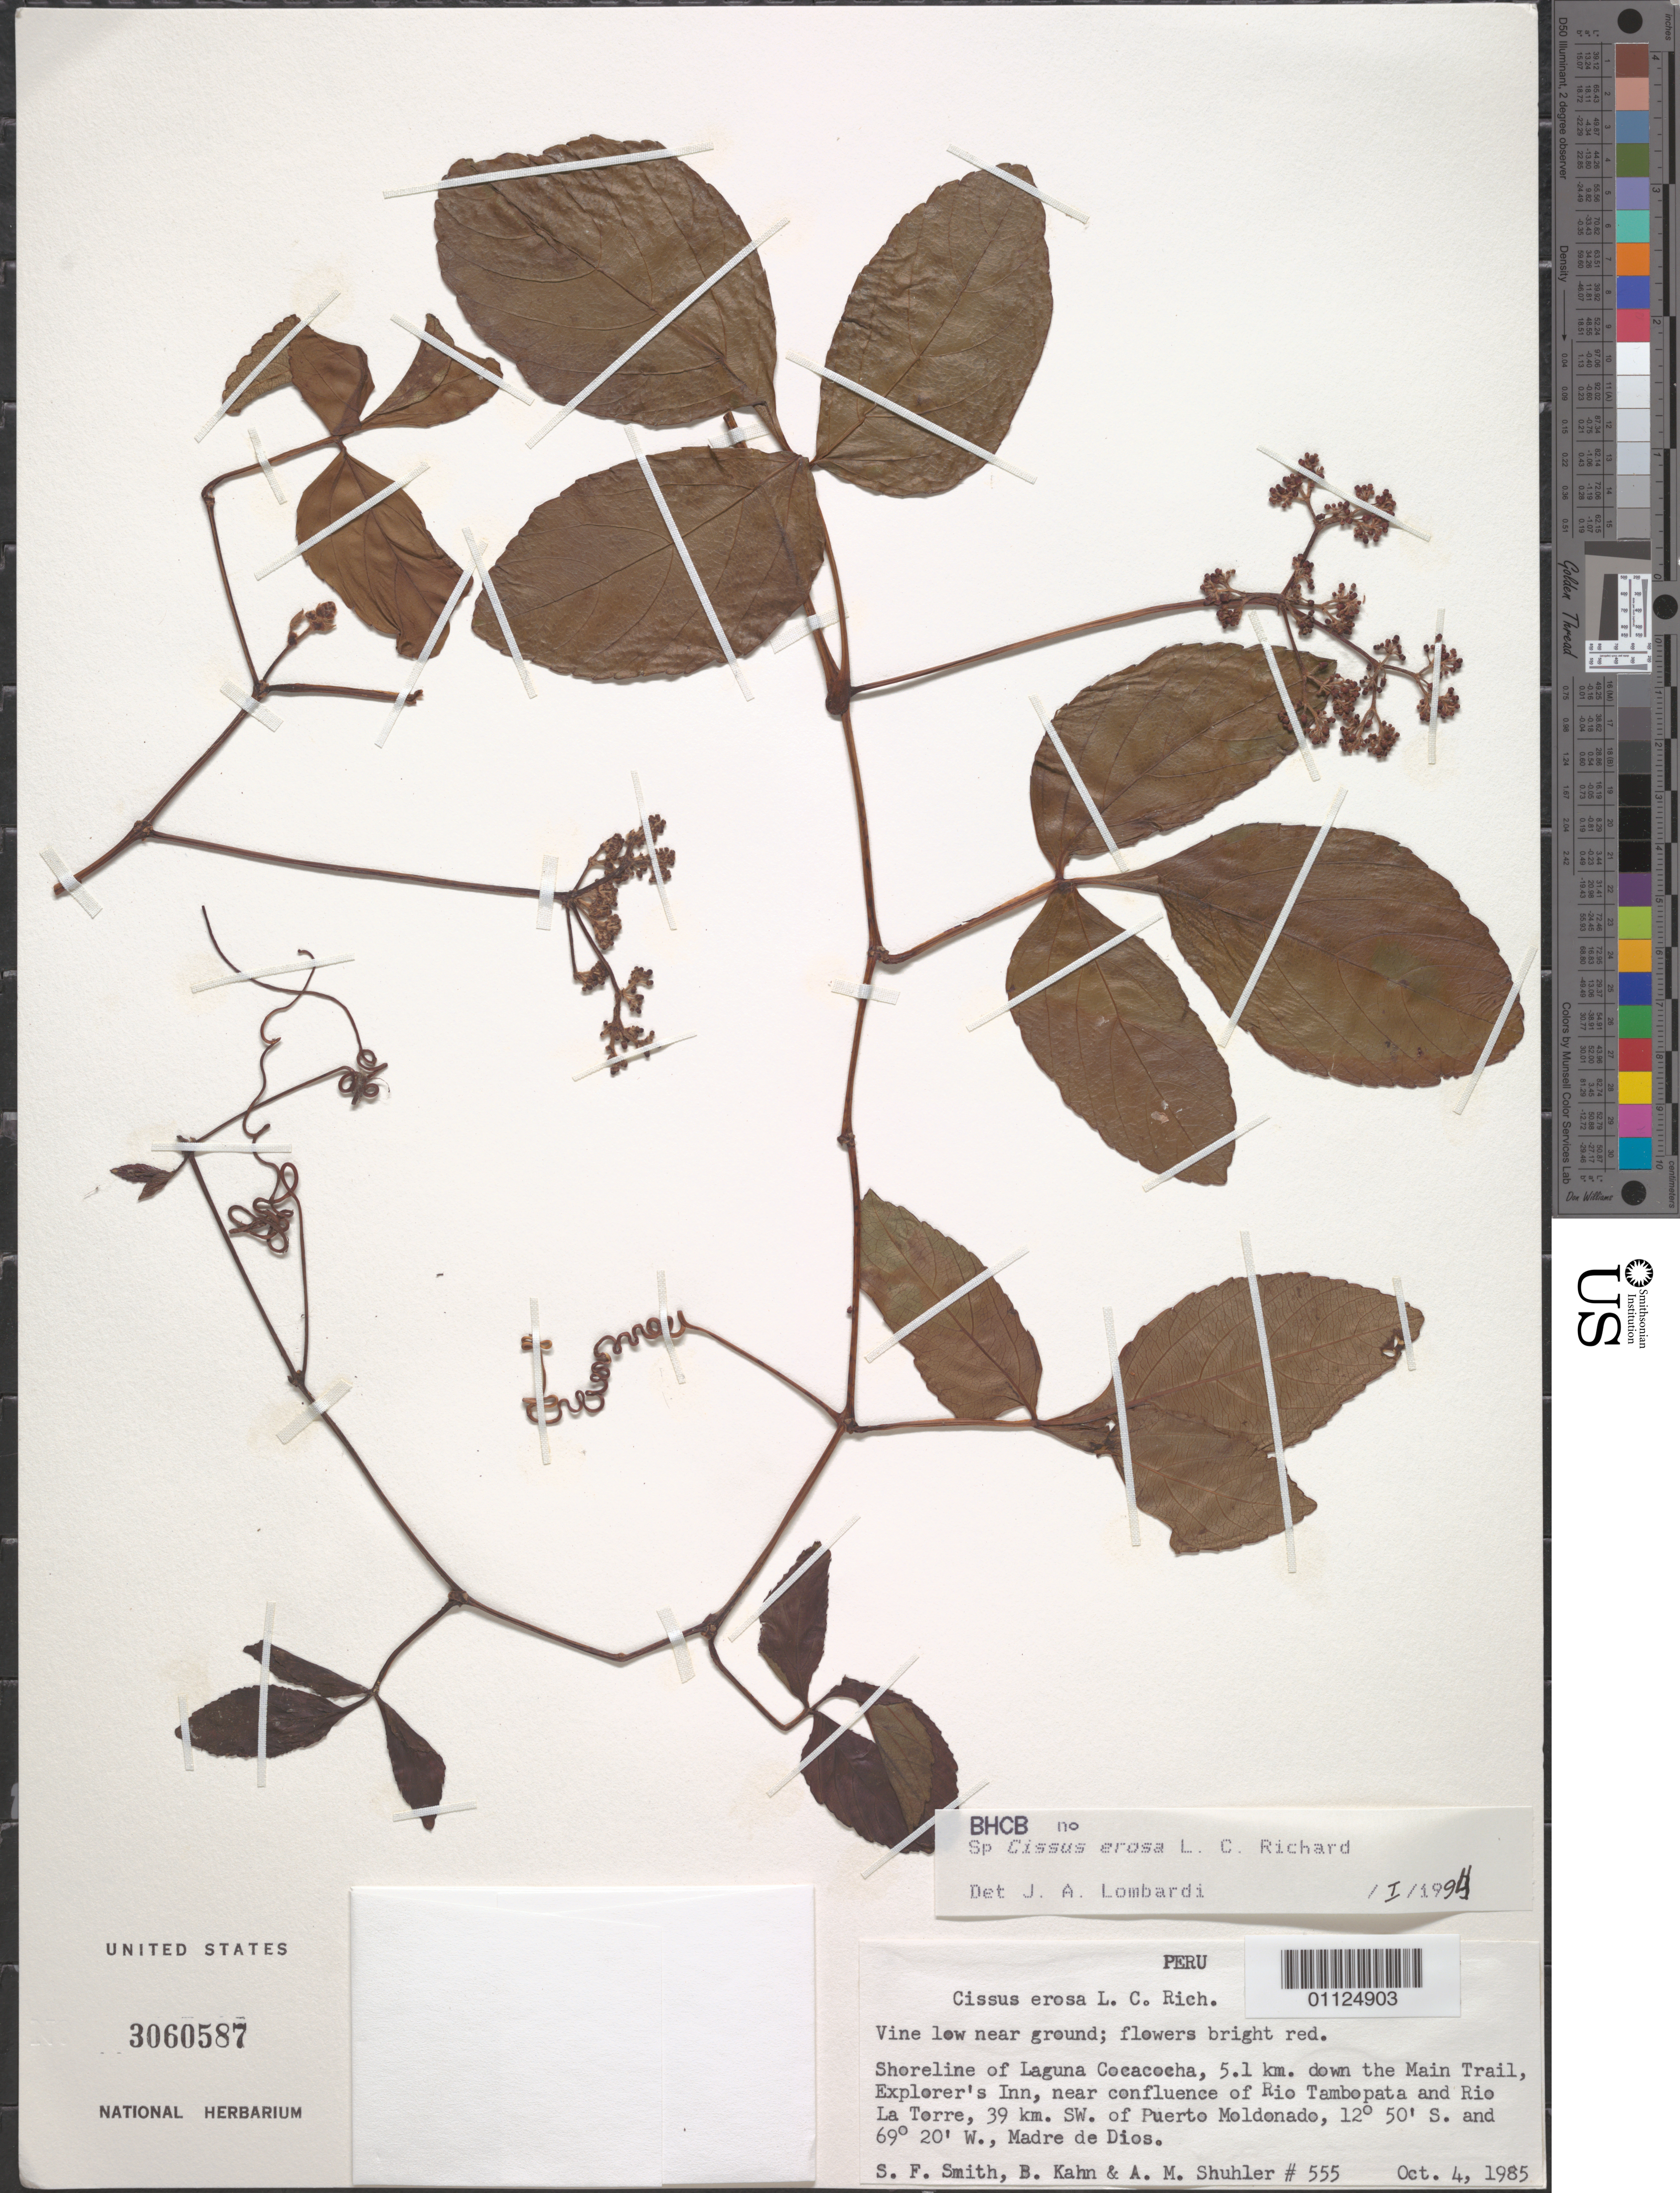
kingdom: Plantae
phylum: Tracheophyta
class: Magnoliopsida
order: Vitales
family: Vitaceae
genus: Cissus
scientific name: Cissus erosa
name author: Rich.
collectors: S.F. Smith, B. Kahn & A. Shuhler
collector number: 555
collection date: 1985-10-04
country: Peru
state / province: Madre de Dios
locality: Shoreline of Laguna Coca Cocha, 5.1 km down the Main Trail, Explorer's Inn, near confluence of Rio Tambopata and Rio La Torre, 39 km SW of Puerto Moldonado and Madre de Dios.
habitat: Vine low near ground.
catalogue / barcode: US 3060587